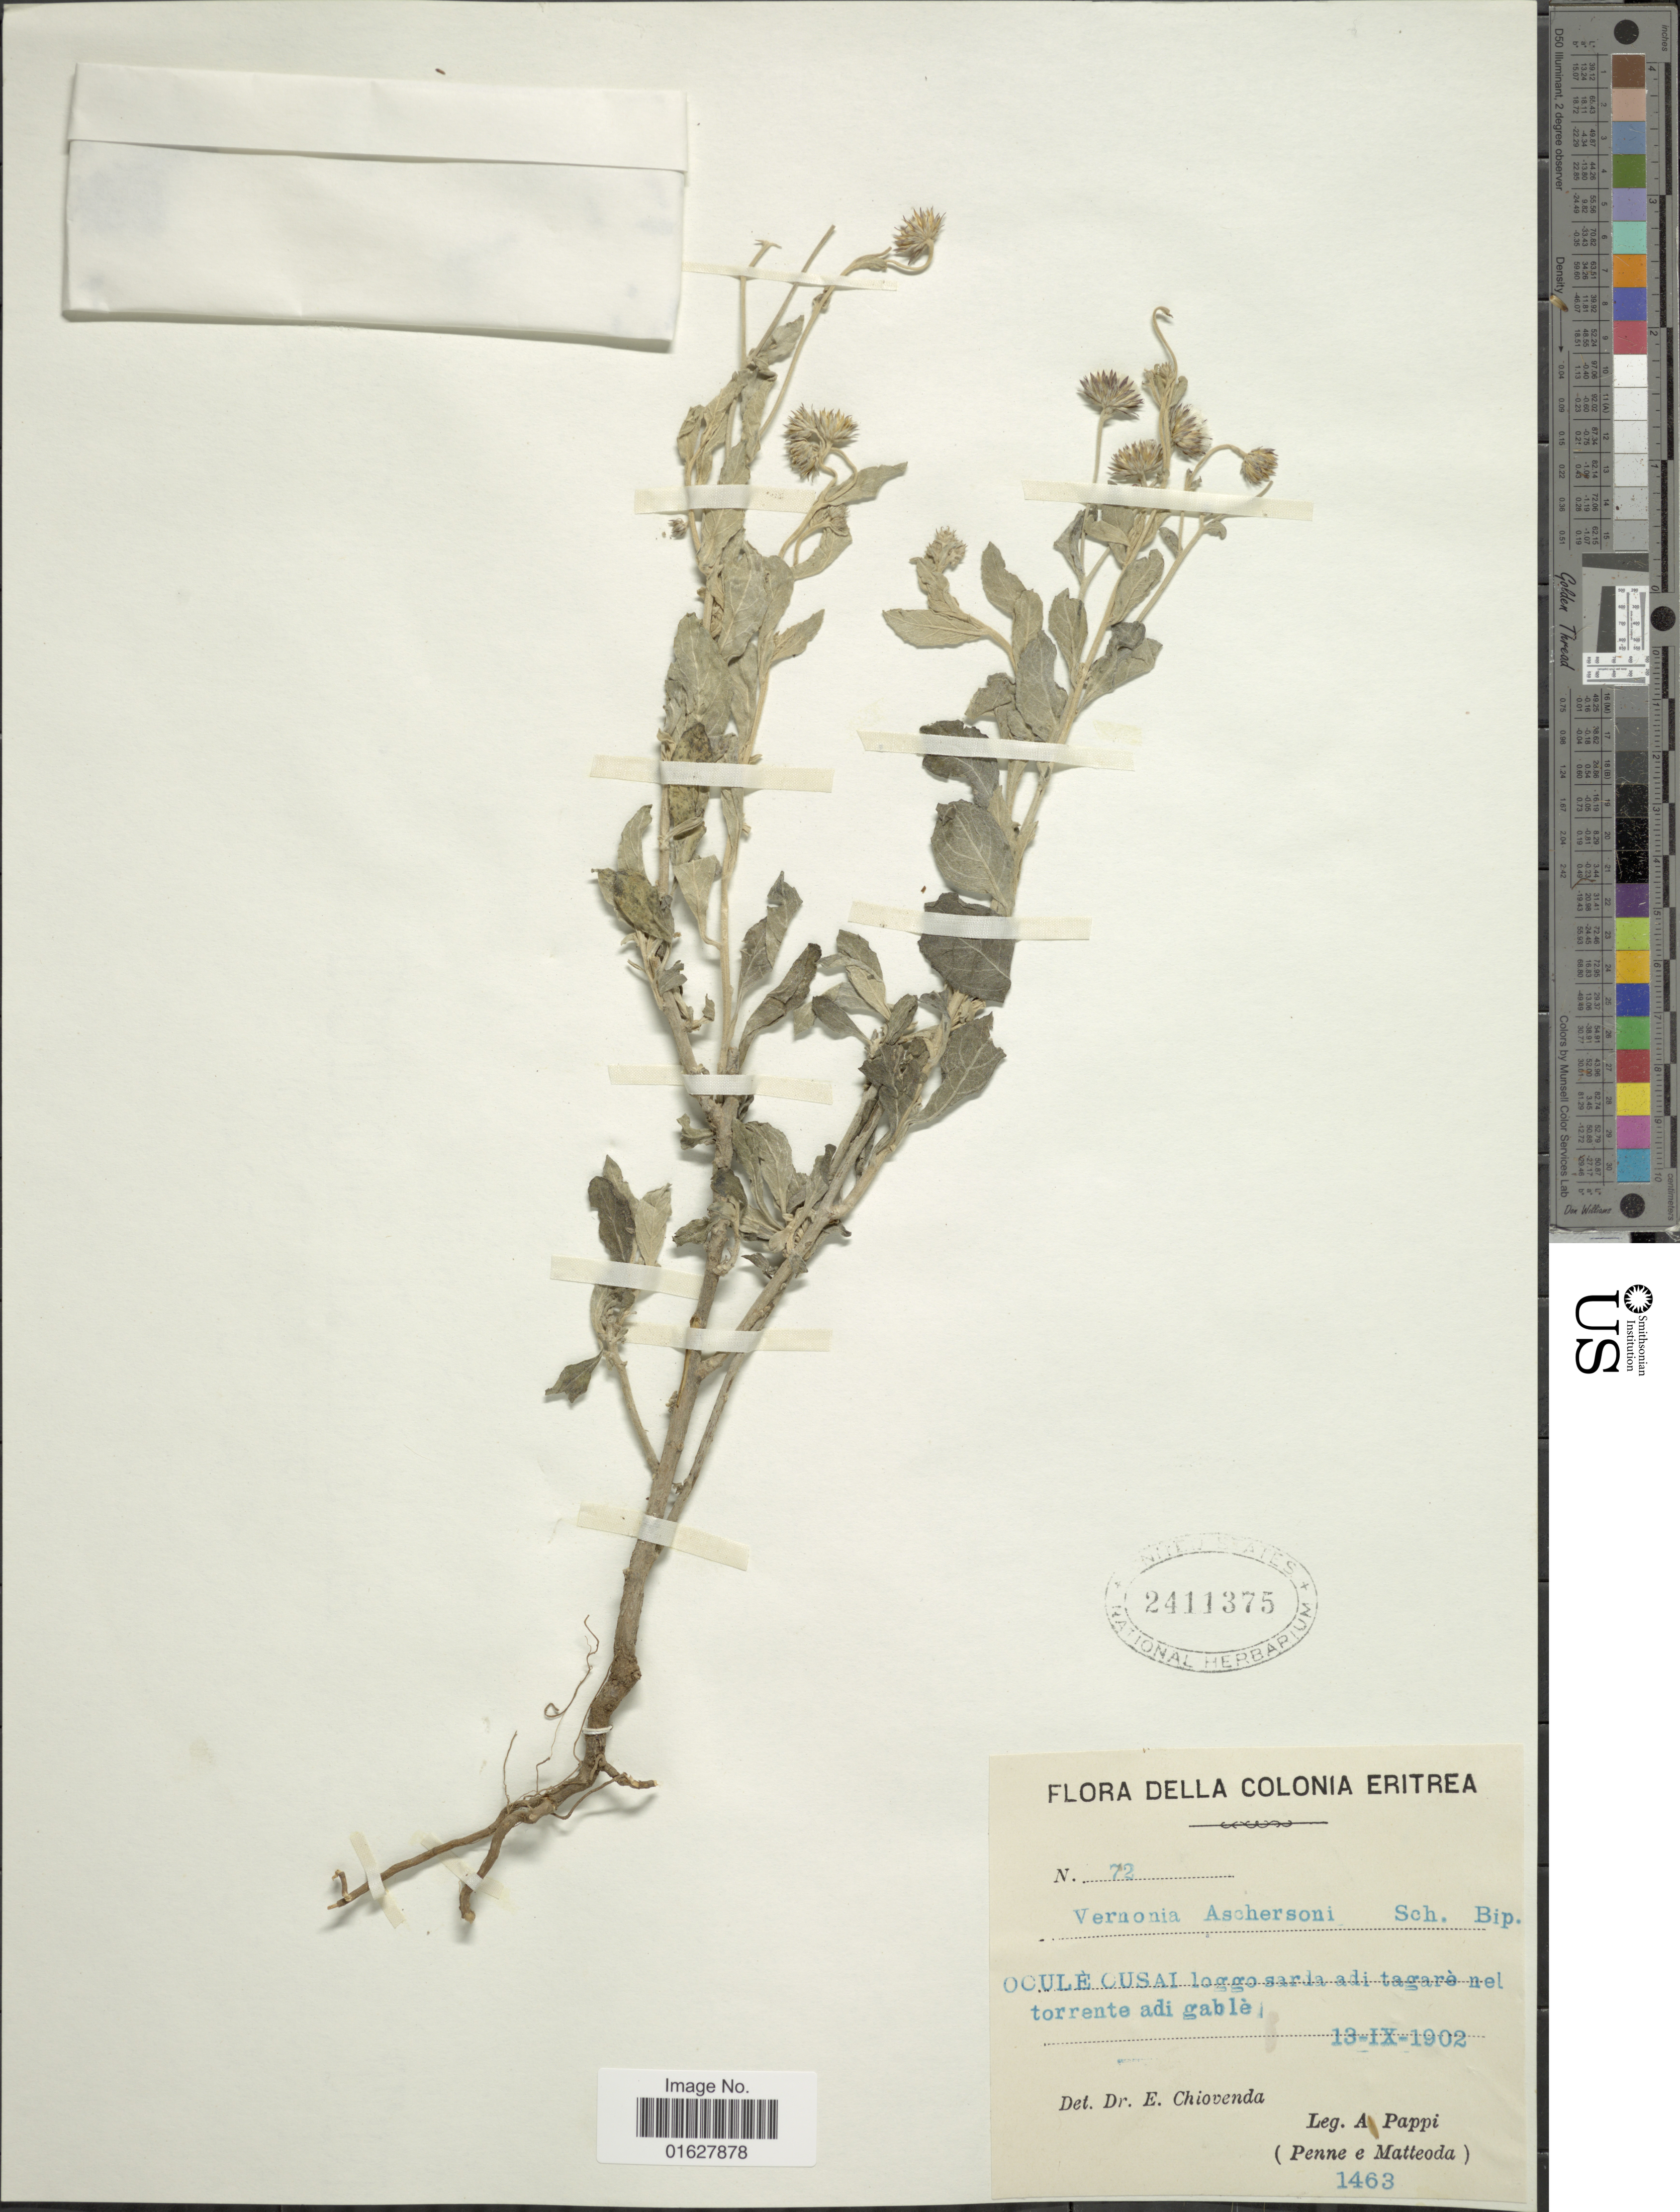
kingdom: Plantae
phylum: Tracheophyta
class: Magnoliopsida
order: Asterales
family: Asteraceae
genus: Vernonia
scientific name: Vernonia aschersonii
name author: Sch. Bip. in Schweinf.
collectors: A. Pappi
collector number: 1463/72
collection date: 1902-09-13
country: Uruguay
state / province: Colonia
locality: Colonia. Ocule Cusai loggo sarda adi tagare net torrente adi gable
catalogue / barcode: US 2411375